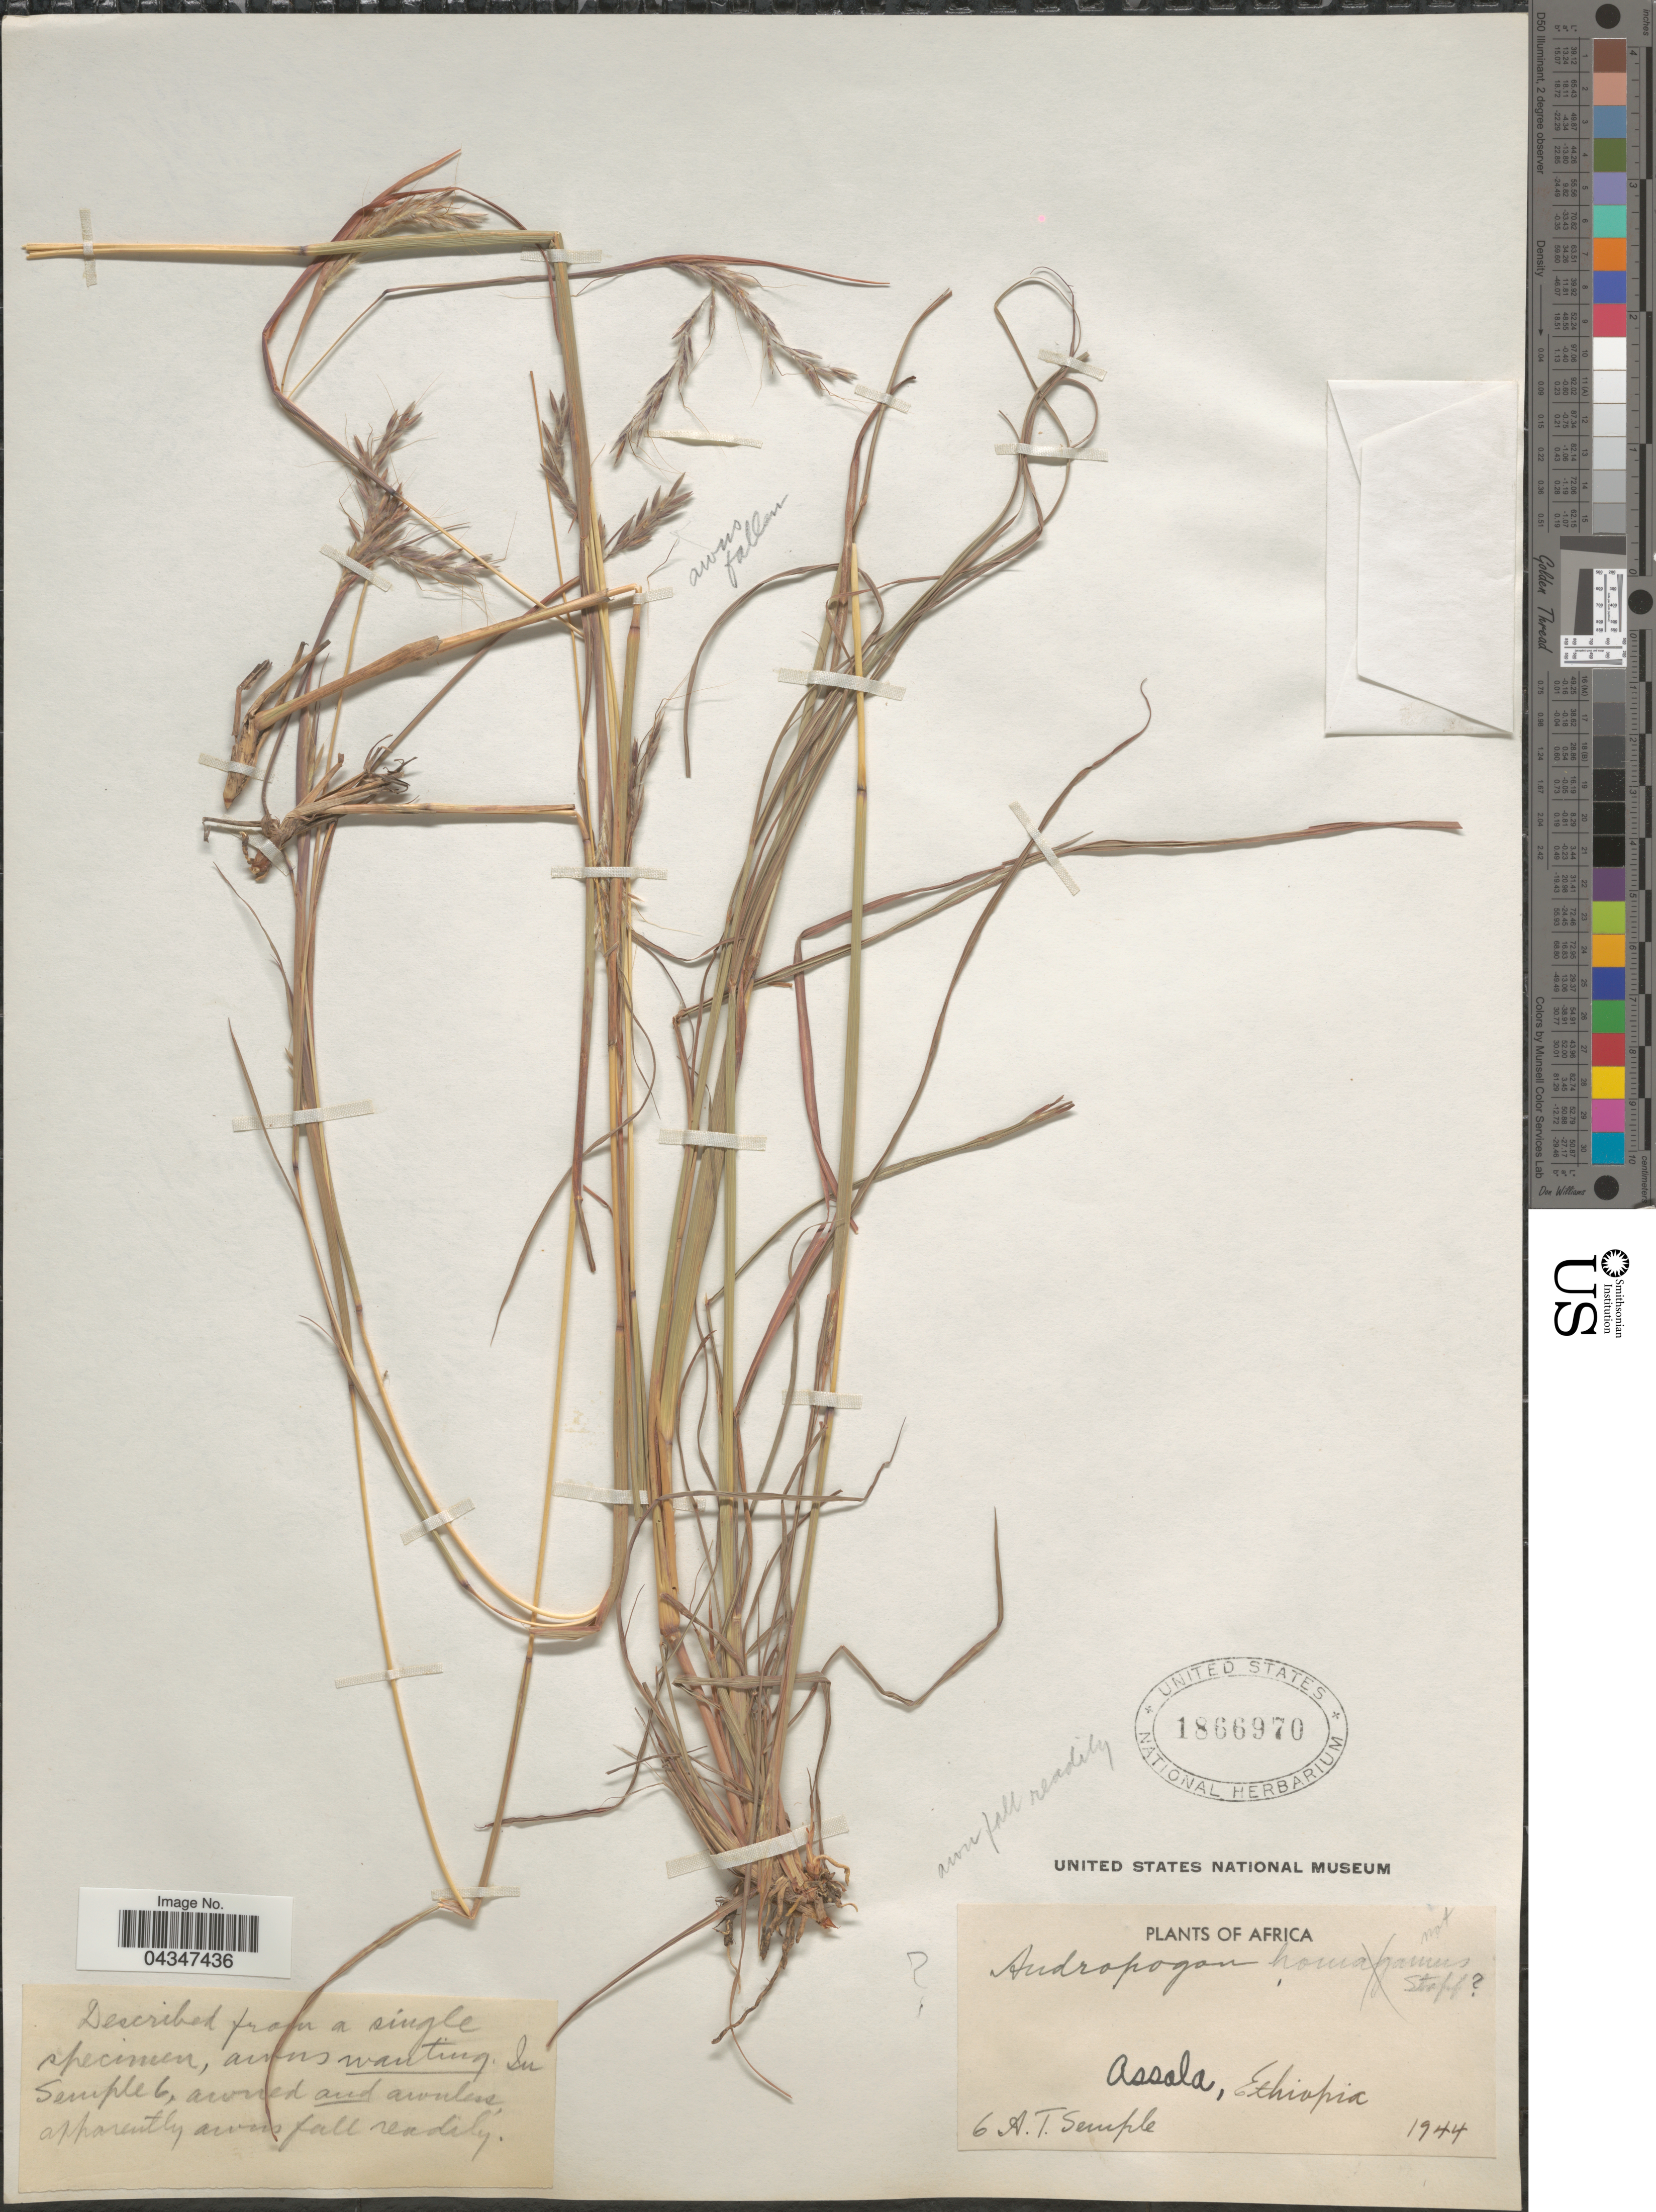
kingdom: Plantae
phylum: Tracheophyta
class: Liliopsida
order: Poales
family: Poaceae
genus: Andropogon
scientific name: Andropogon sp.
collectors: A. Semple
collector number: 6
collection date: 1944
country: Ethiopia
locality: Assala.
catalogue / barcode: US 1866970